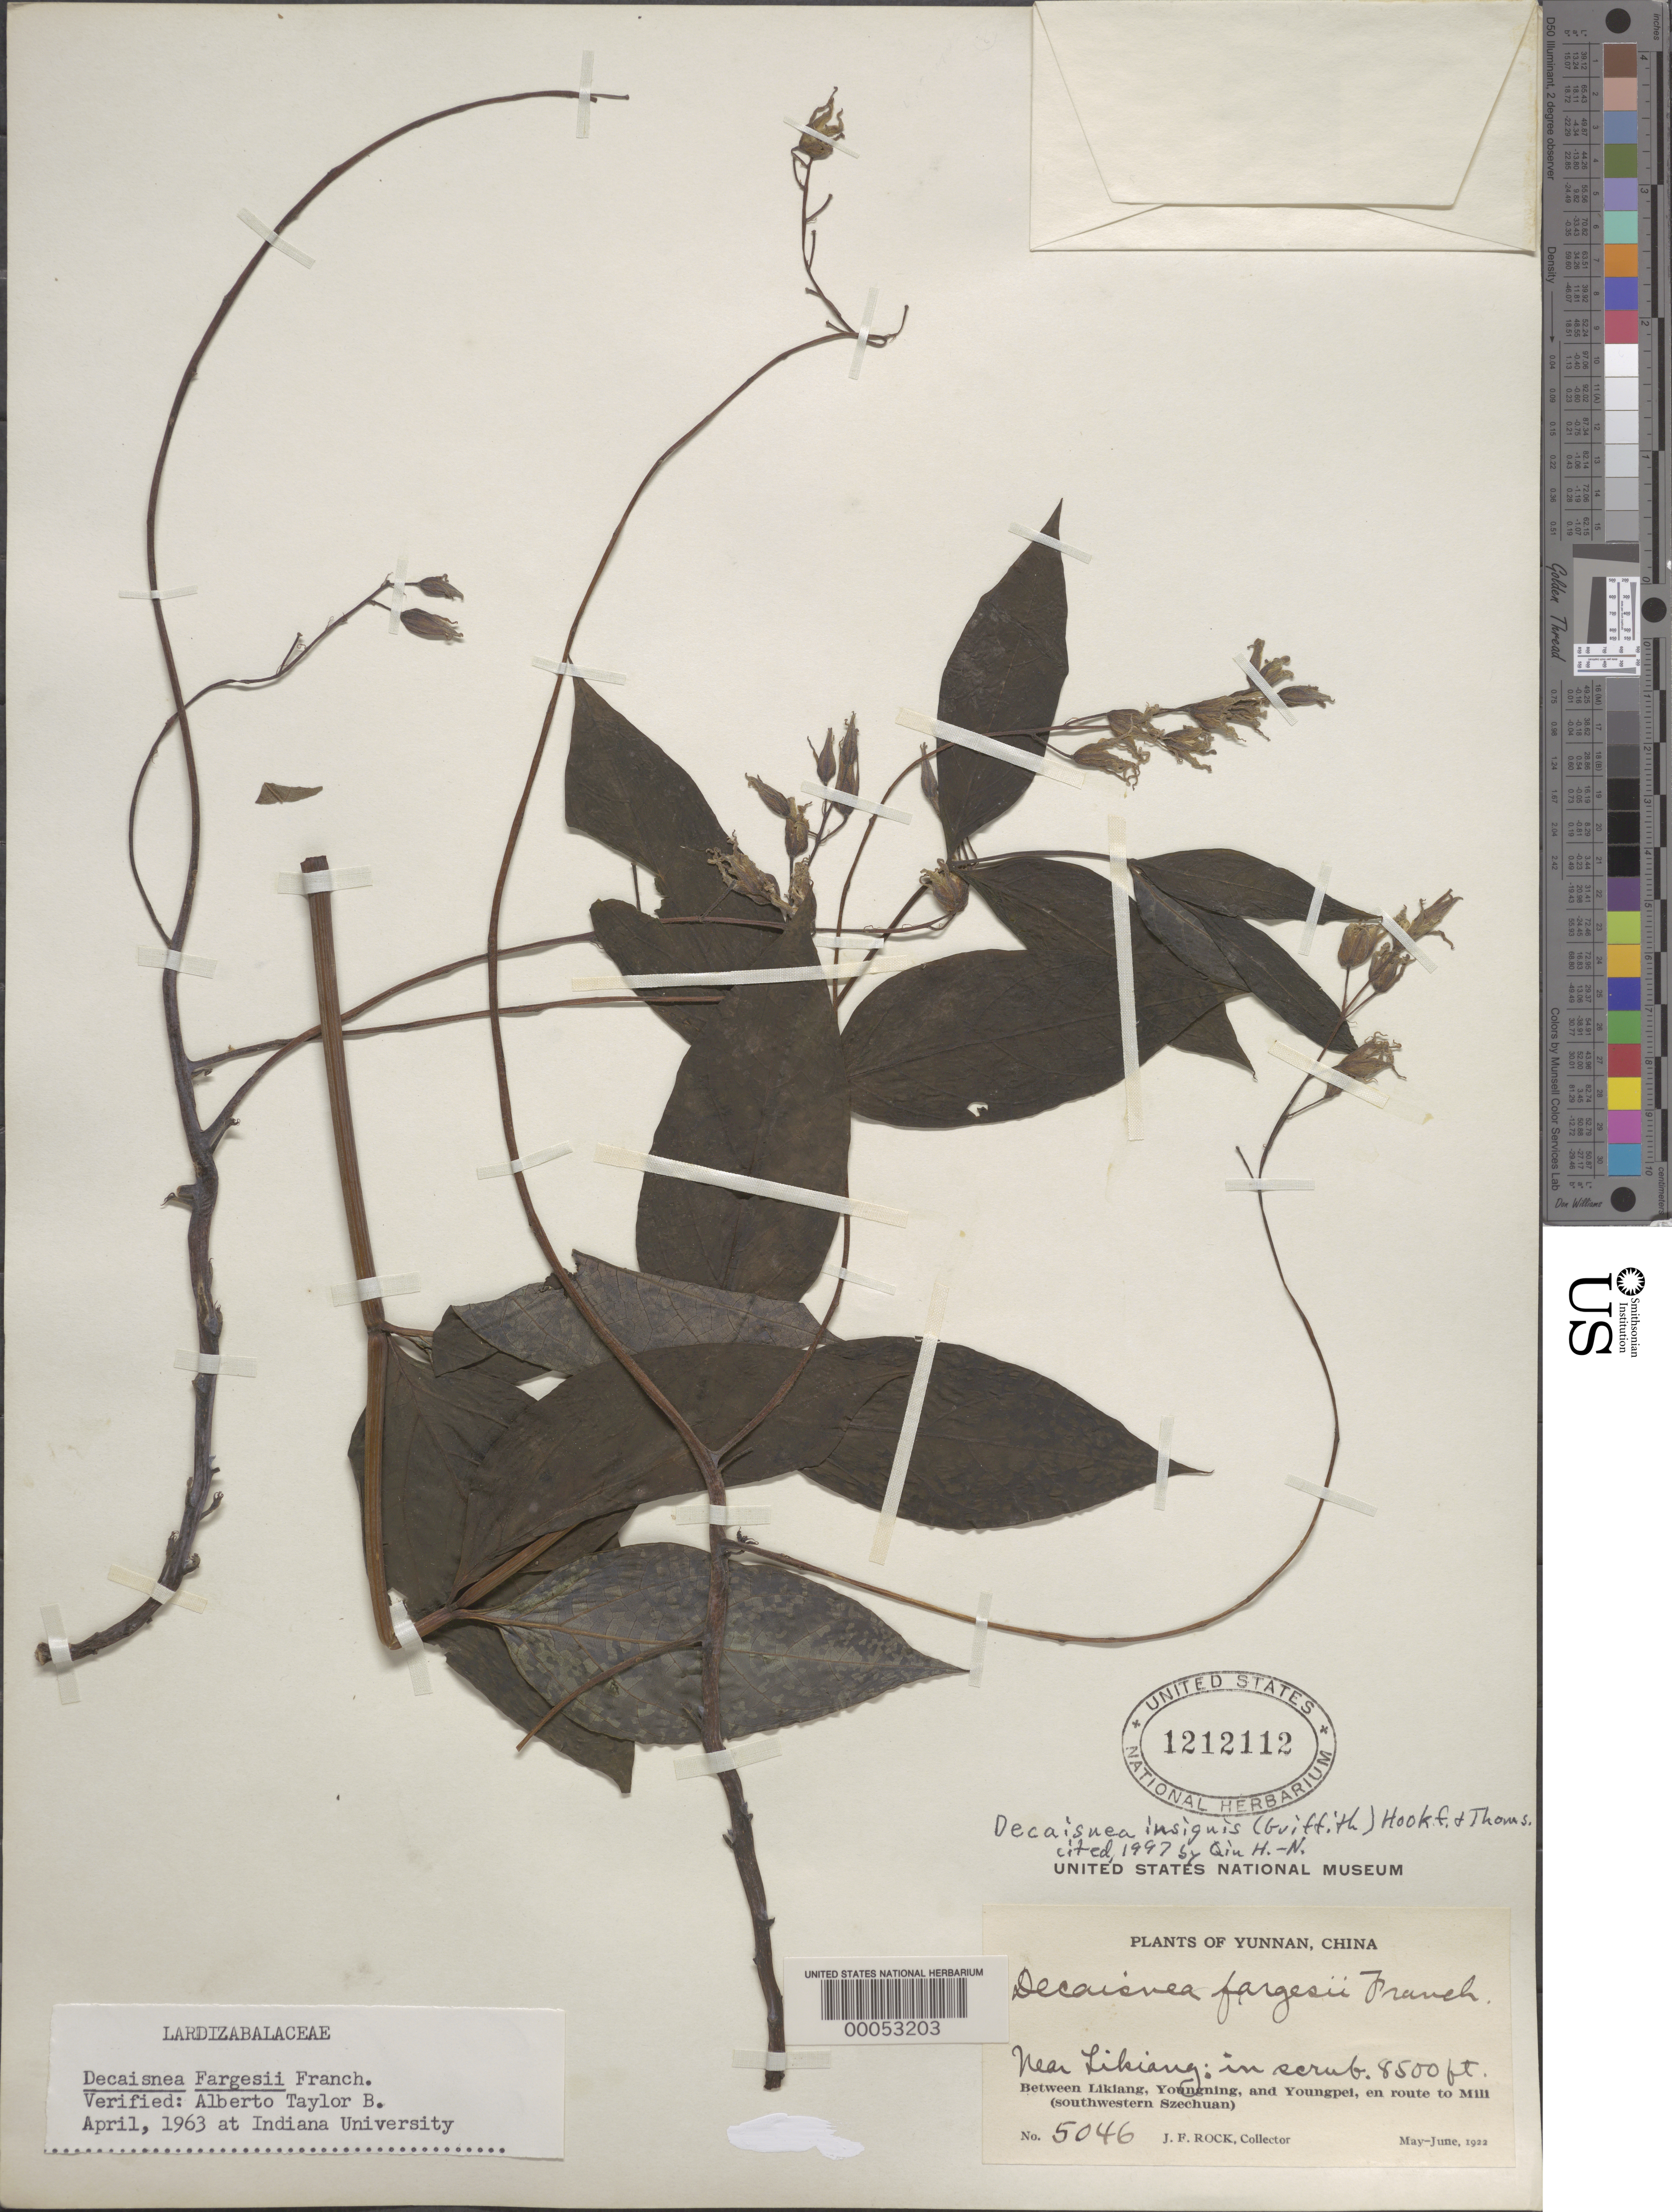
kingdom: Plantae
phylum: Tracheophyta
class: Magnoliopsida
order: Ranunculales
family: Lardizabalaceae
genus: Decaisnea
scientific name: Decaisnea insignis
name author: (Griff.) Hook. f. & Thomson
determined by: Qui, H.-N.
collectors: J. F. Rock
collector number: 5046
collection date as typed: May 1922 to -- Jun 1922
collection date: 1922-05/1922-06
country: China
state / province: Yunnan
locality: Near likiang, en route to mili (southwestern szechuan)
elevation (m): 2591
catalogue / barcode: US 1212112